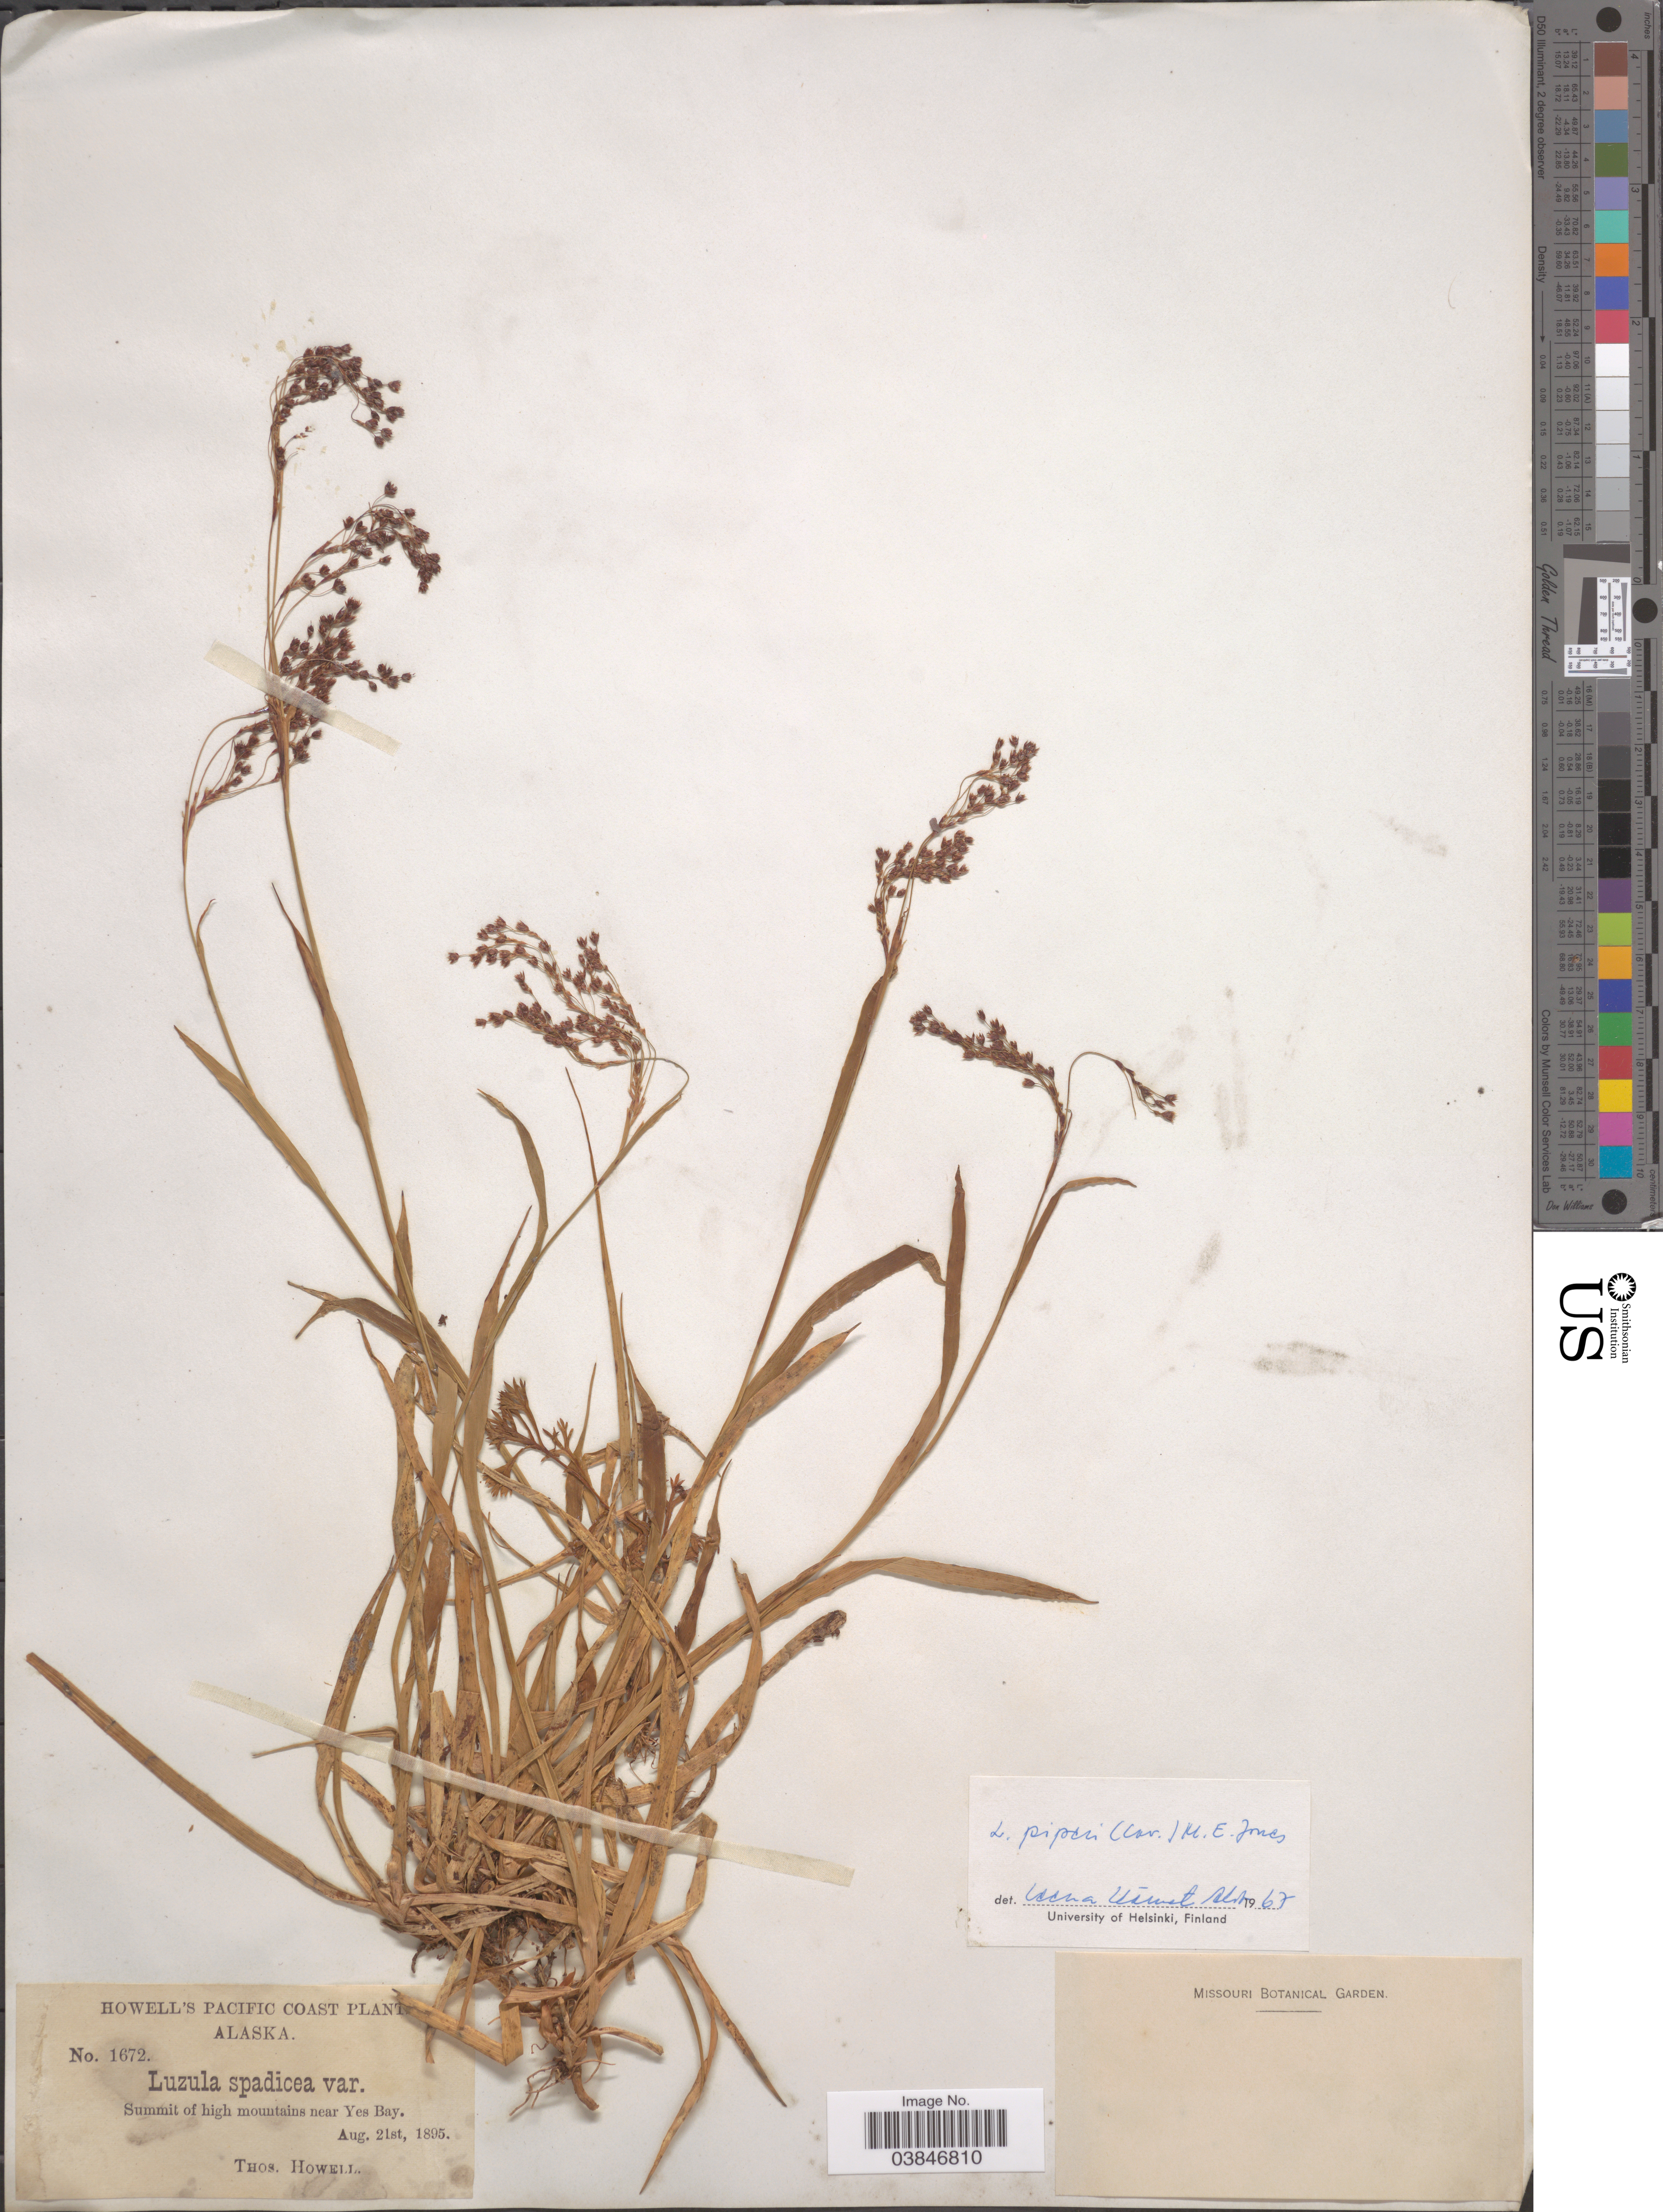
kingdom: Plantae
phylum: Tracheophyta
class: Liliopsida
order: Poales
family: Juncaceae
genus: Luzula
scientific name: Luzula piperi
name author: (Coville) M.E. Jones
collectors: T. Howell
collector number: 1672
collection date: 1895-08-21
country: United States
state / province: Alaska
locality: Pacific Coast. Summit of high mountains near Yes Bay.